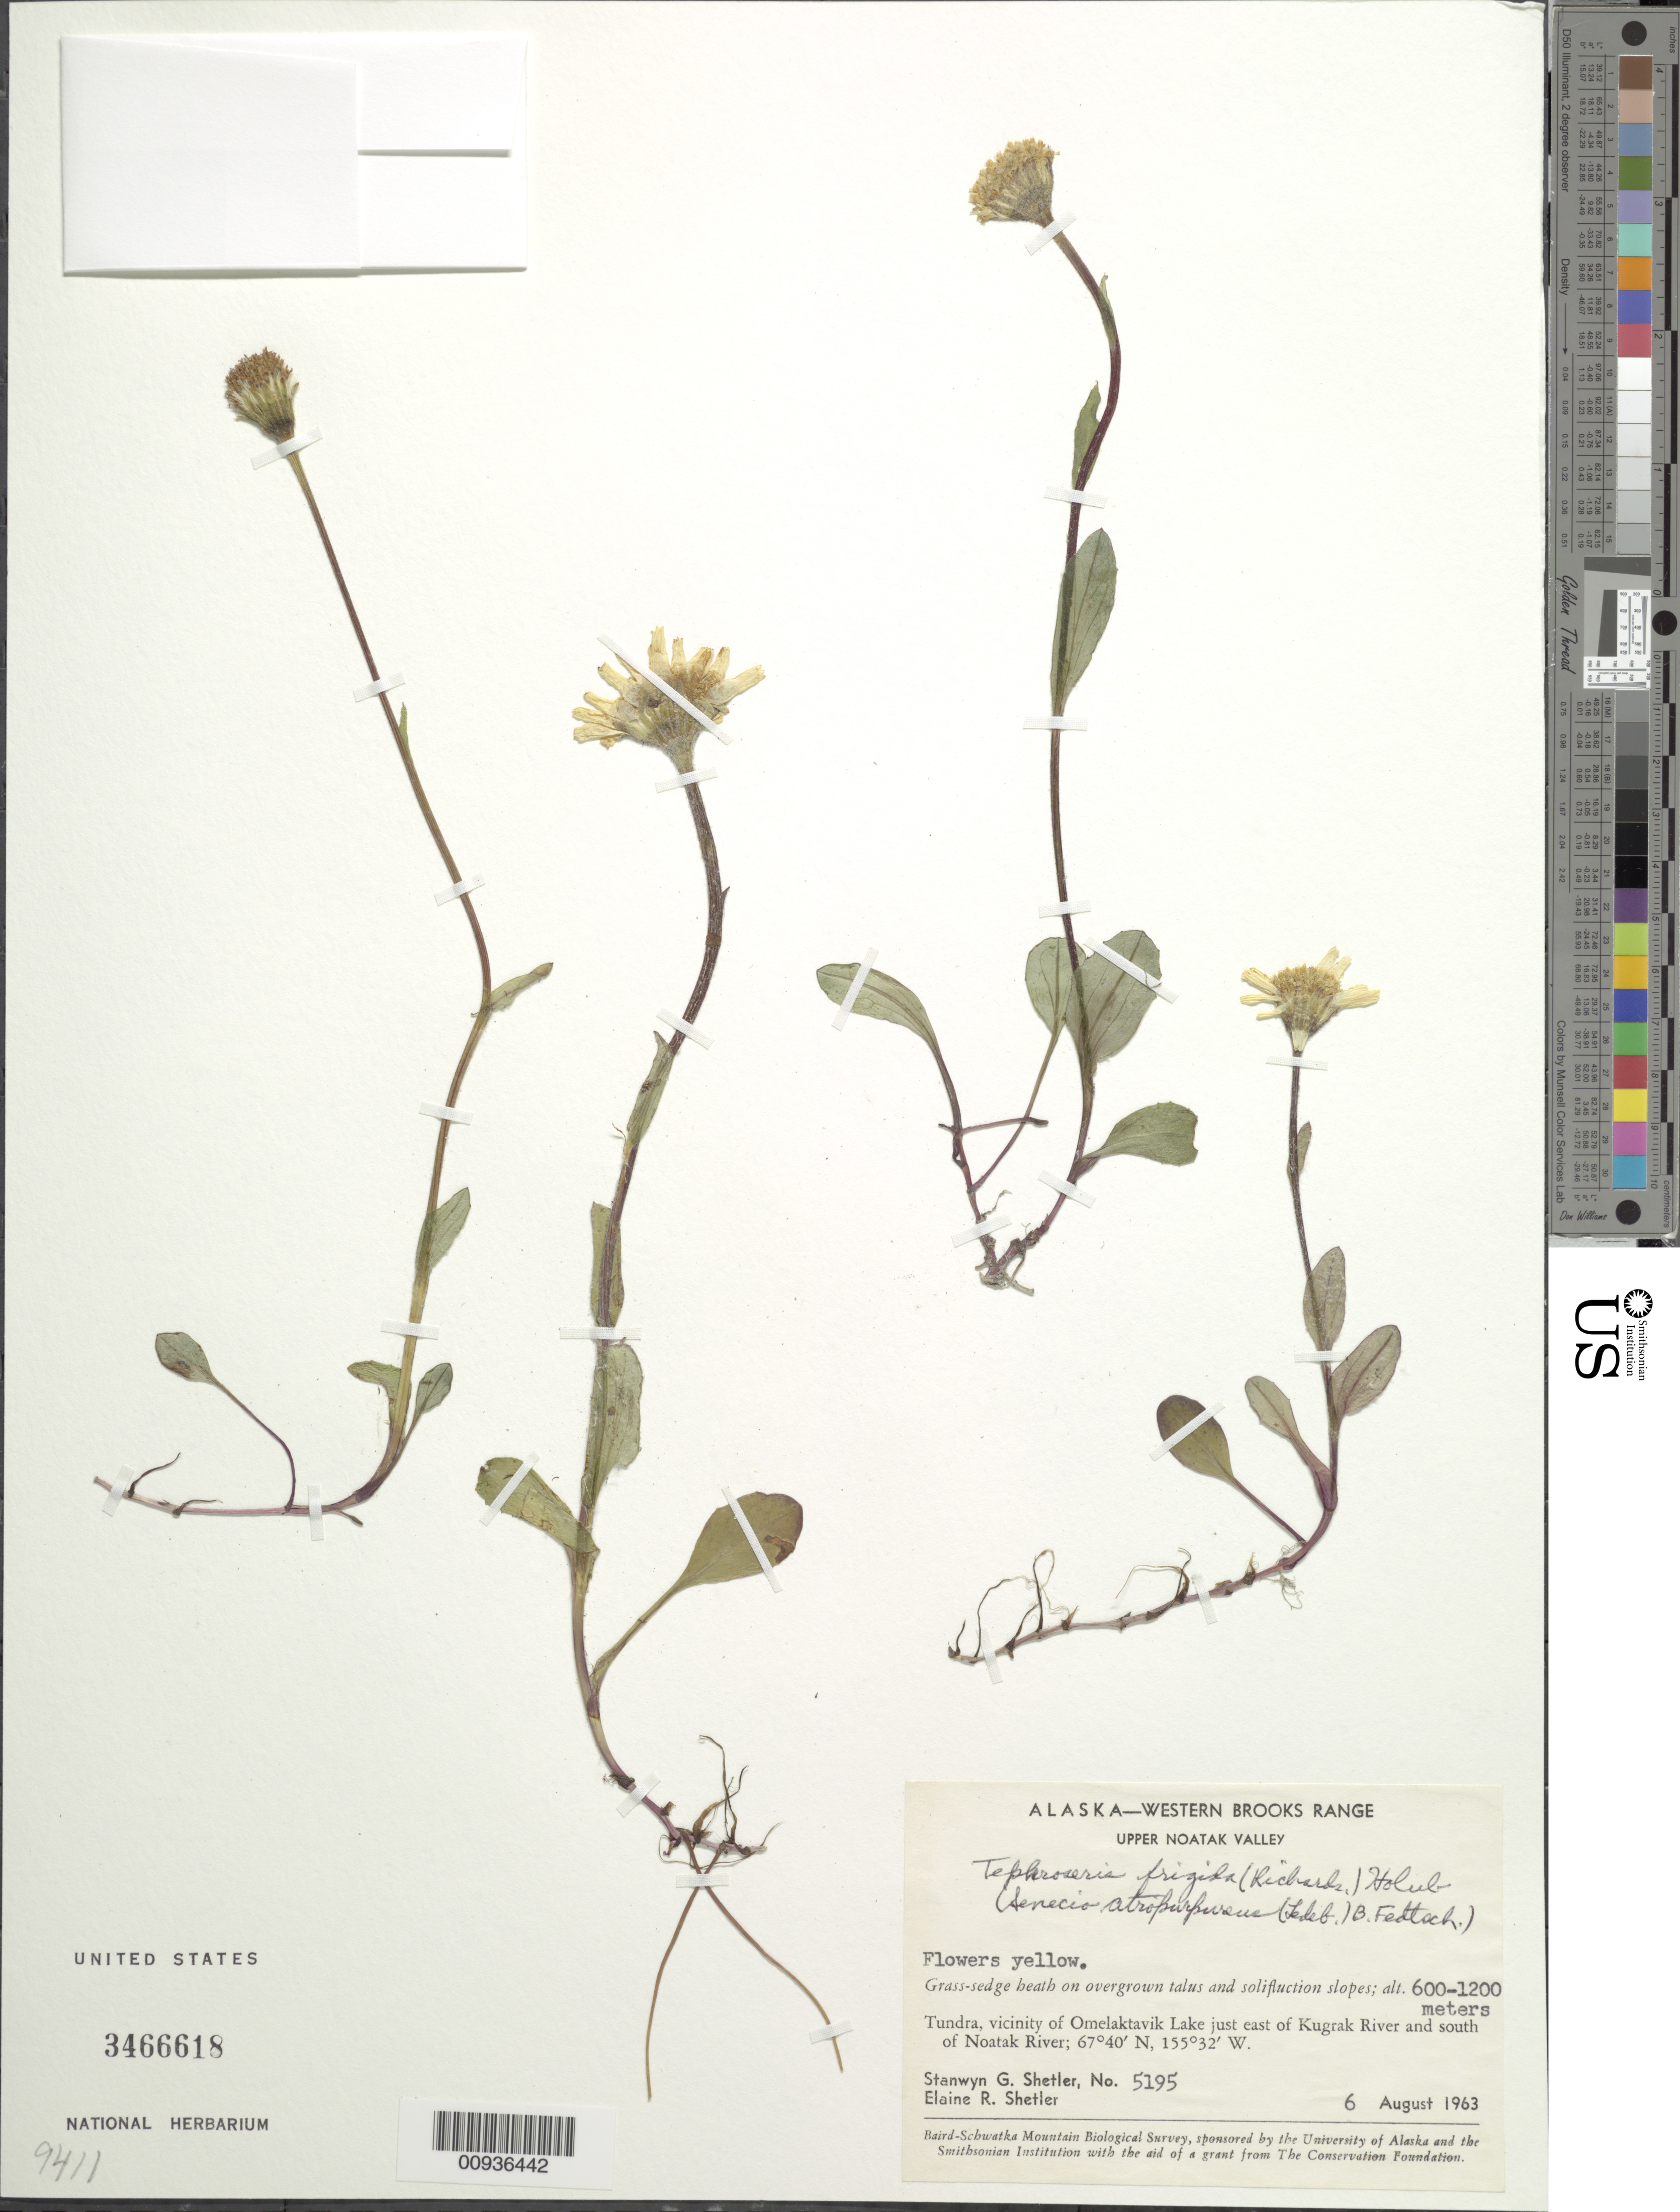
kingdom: Plantae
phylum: Tracheophyta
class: Magnoliopsida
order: Asterales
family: Asteraceae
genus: Tephroseris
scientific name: Tephroseris frigida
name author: (Richardson) Holub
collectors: S. Shetler & E. R. Shetler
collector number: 5195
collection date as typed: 06 Aug 1963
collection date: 1963-08-06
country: United States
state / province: Alaska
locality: Vicinity of Omelaktavik Lake just east of Kugrak River and south of Noatak River. Western Brooks Range, Upper Noatak Valley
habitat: Tundra. Grass-sedge heath on overgrown talus and solifluction slopes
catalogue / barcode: US 3466618